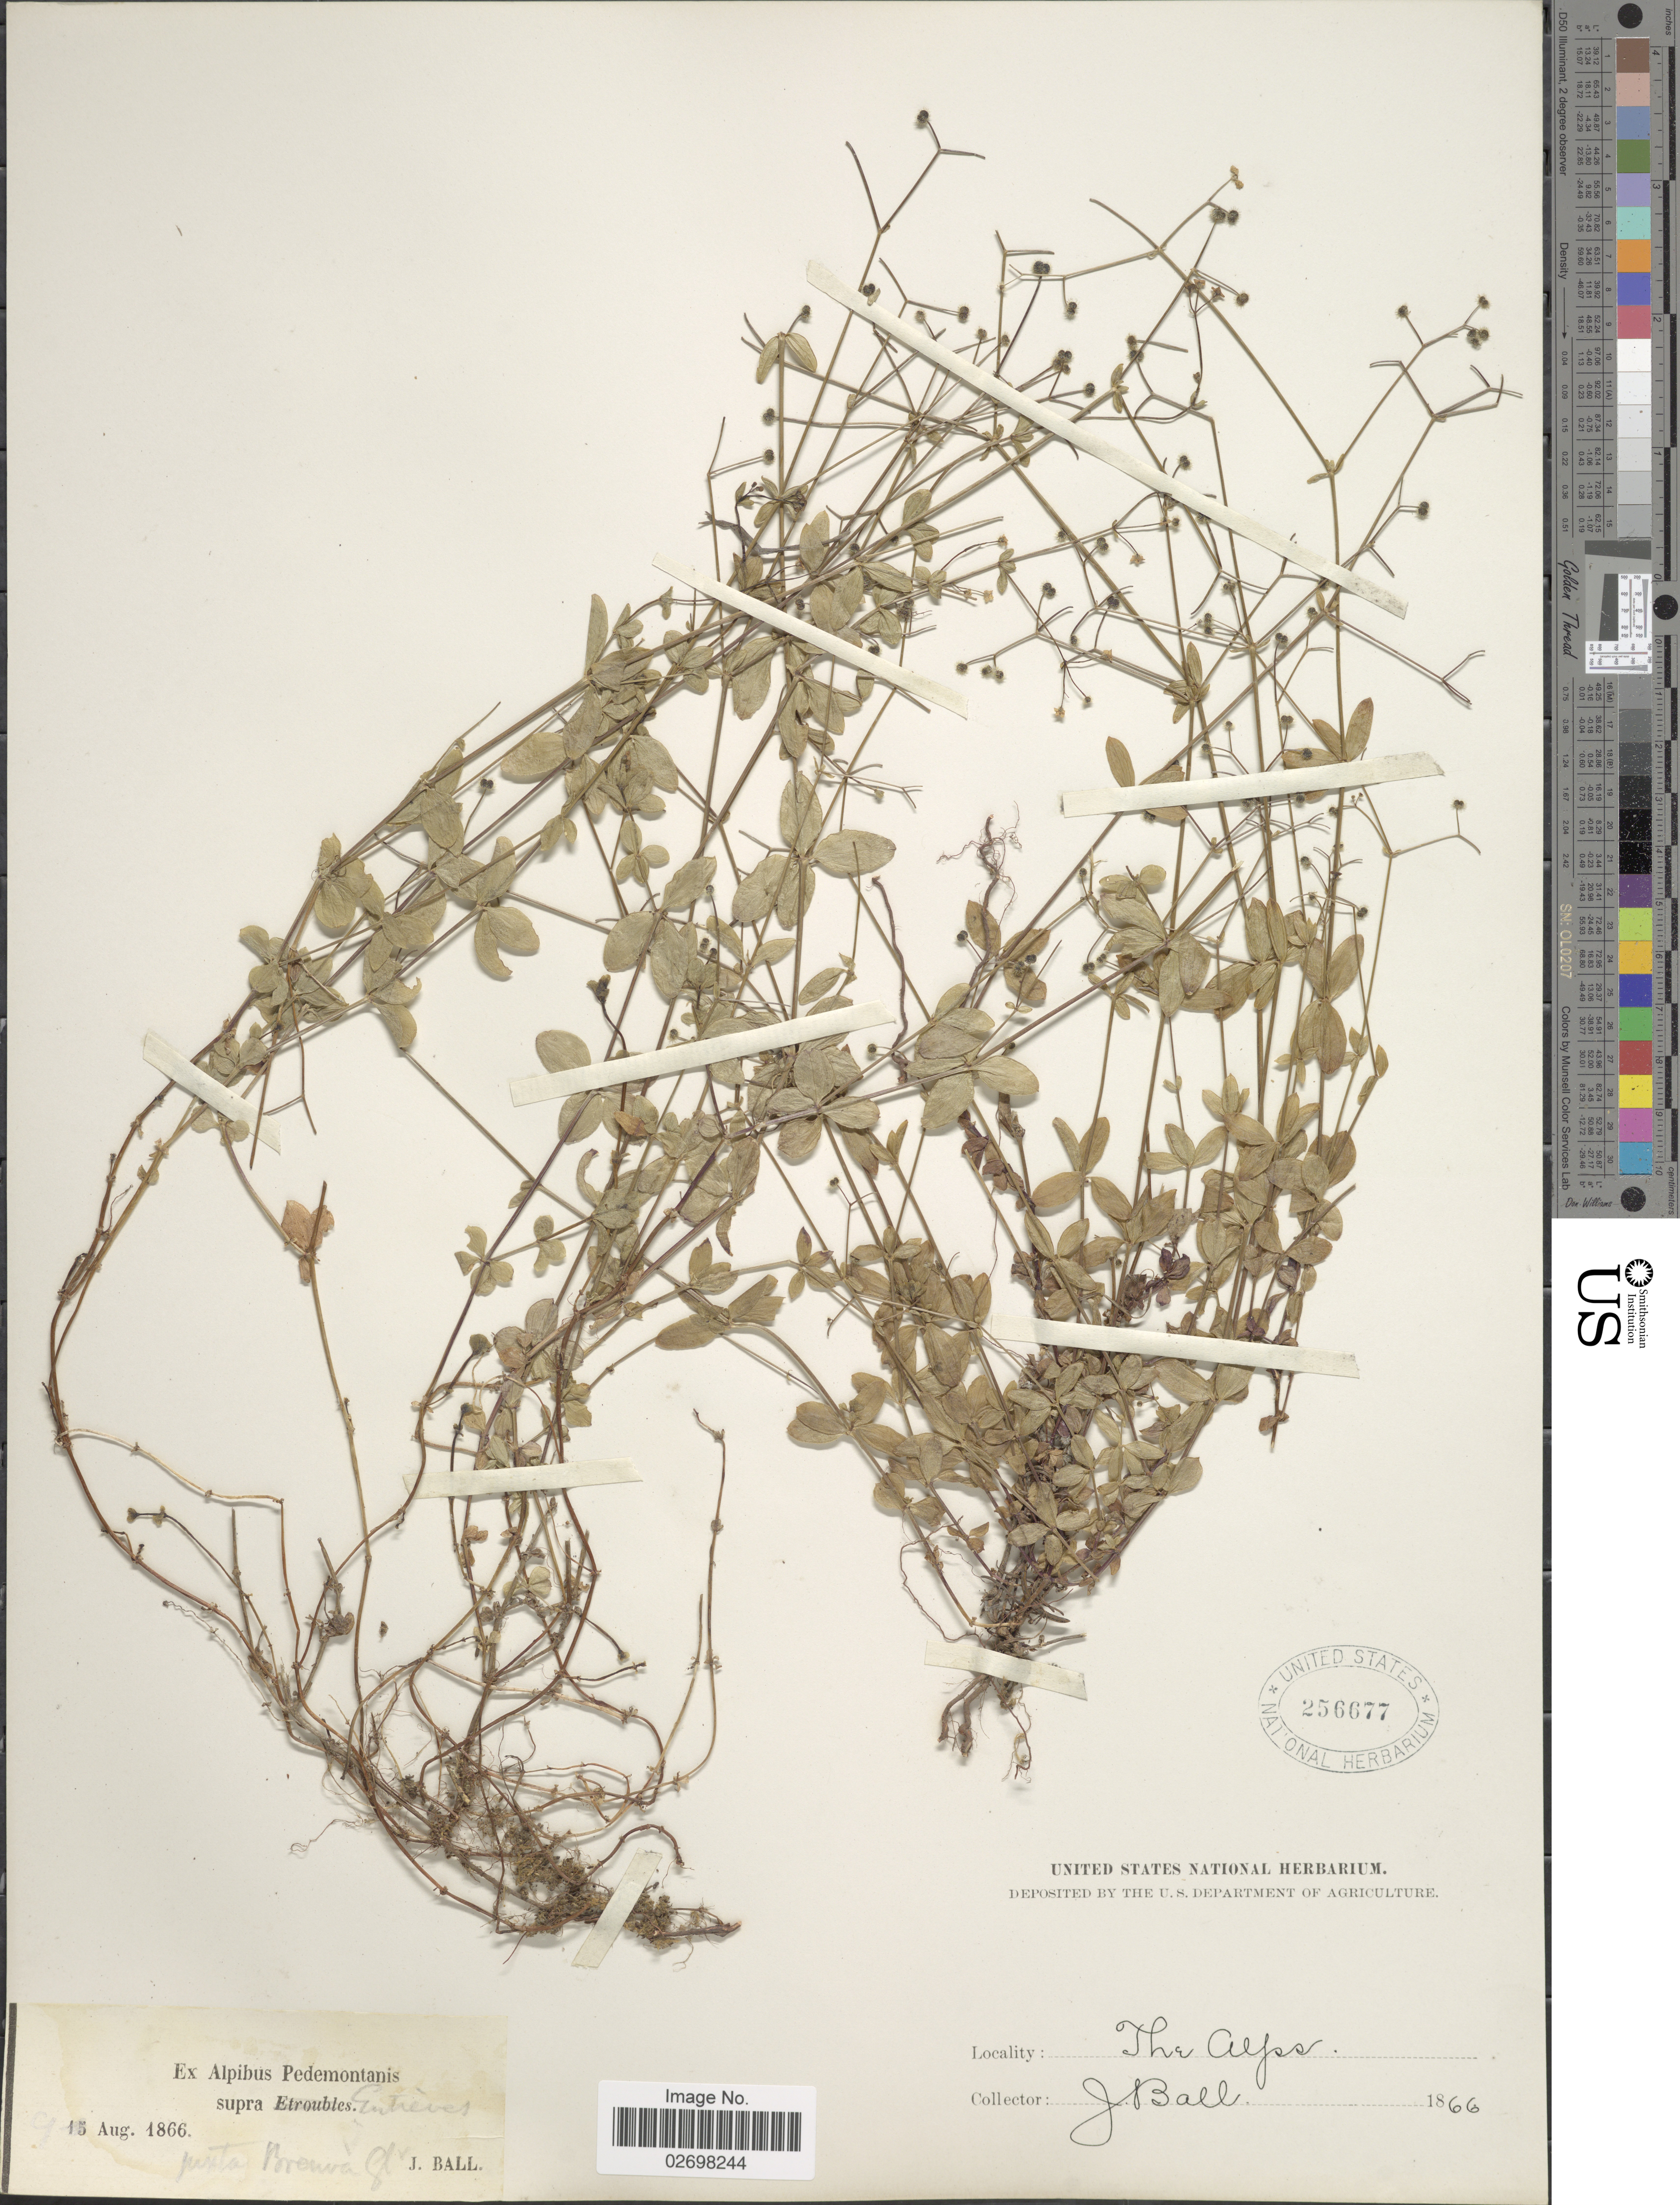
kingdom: Plantae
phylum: Tracheophyta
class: Magnoliopsida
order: Gentianales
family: Rubiaceae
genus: Galium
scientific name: Galium sp.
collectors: J. Ball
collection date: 1866-08-15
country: Italy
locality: Alpibus Pedemontanis supra Entreves, The Alps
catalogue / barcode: US 256677